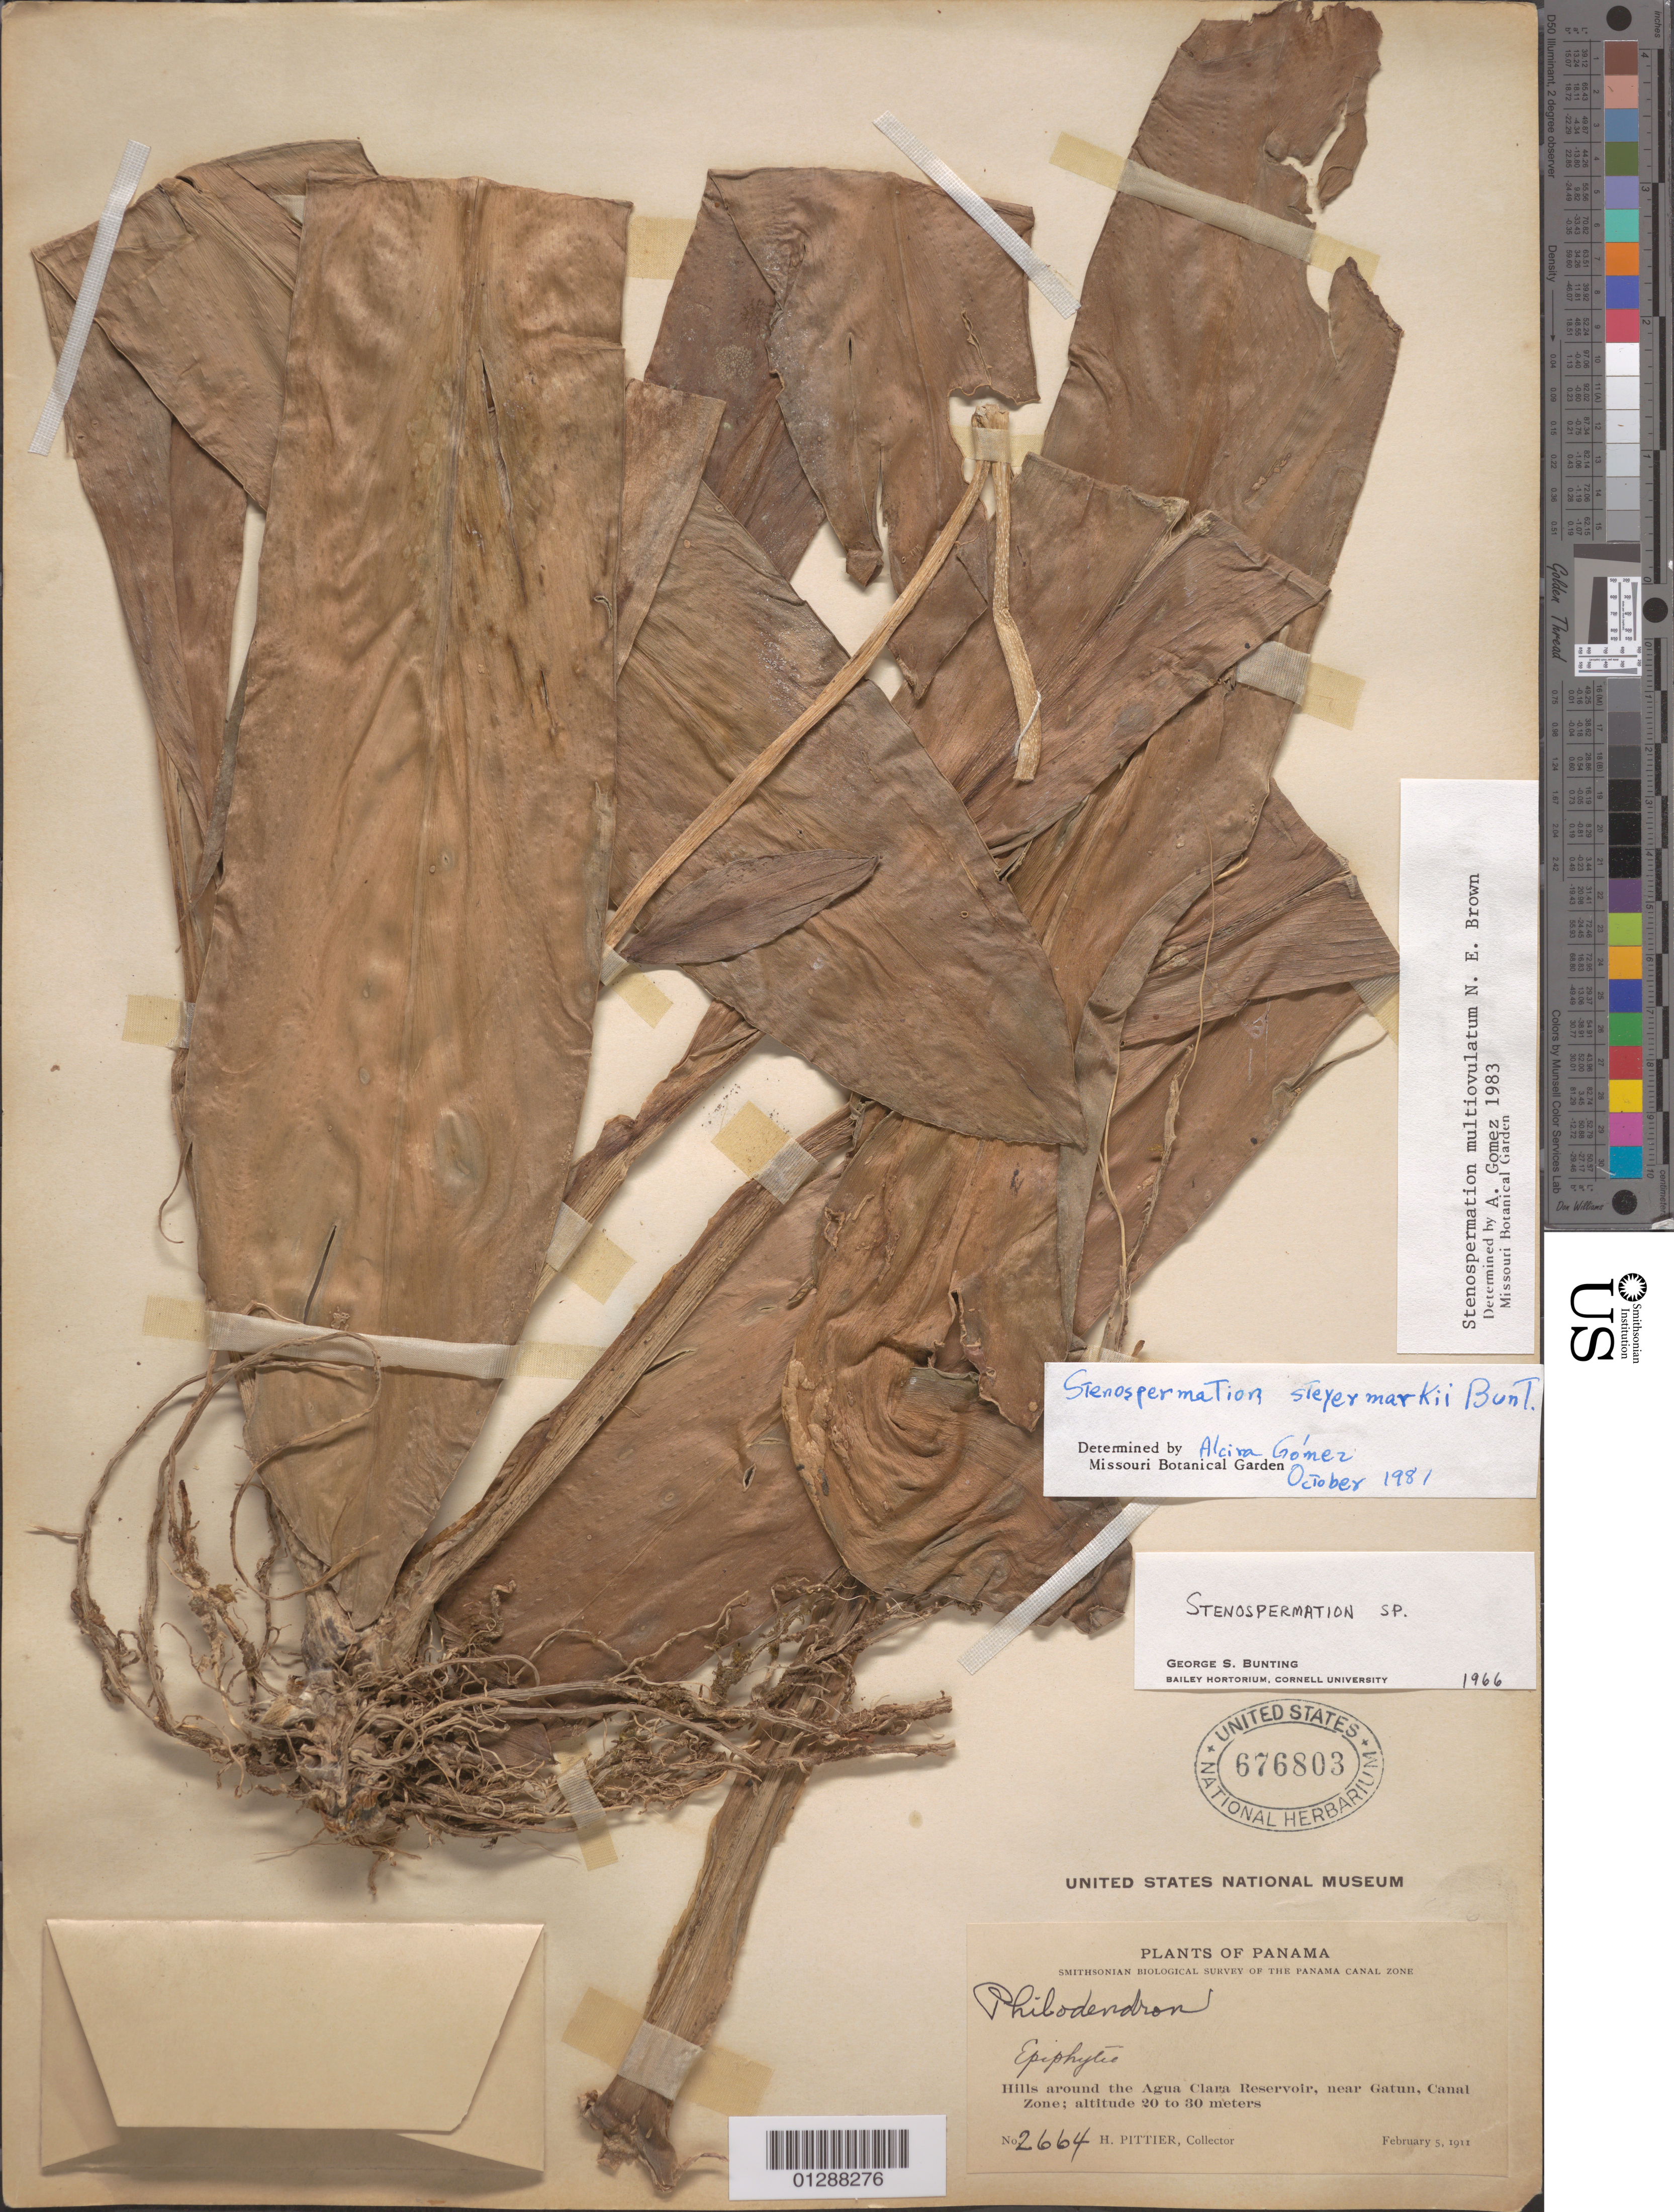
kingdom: Plantae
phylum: Tracheophyta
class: Liliopsida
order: Alismatales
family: Araceae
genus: Stenospermation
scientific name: Stenospermation multiovulatum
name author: (Engl.) N.E. Br.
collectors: H. F. Pittier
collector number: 2664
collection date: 1911-02-05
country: Panama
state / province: Colón / Panamá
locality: Hills around the Agua Clara Reservoir, near Gatun, Canal Zone.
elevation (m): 20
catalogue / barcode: US 676803